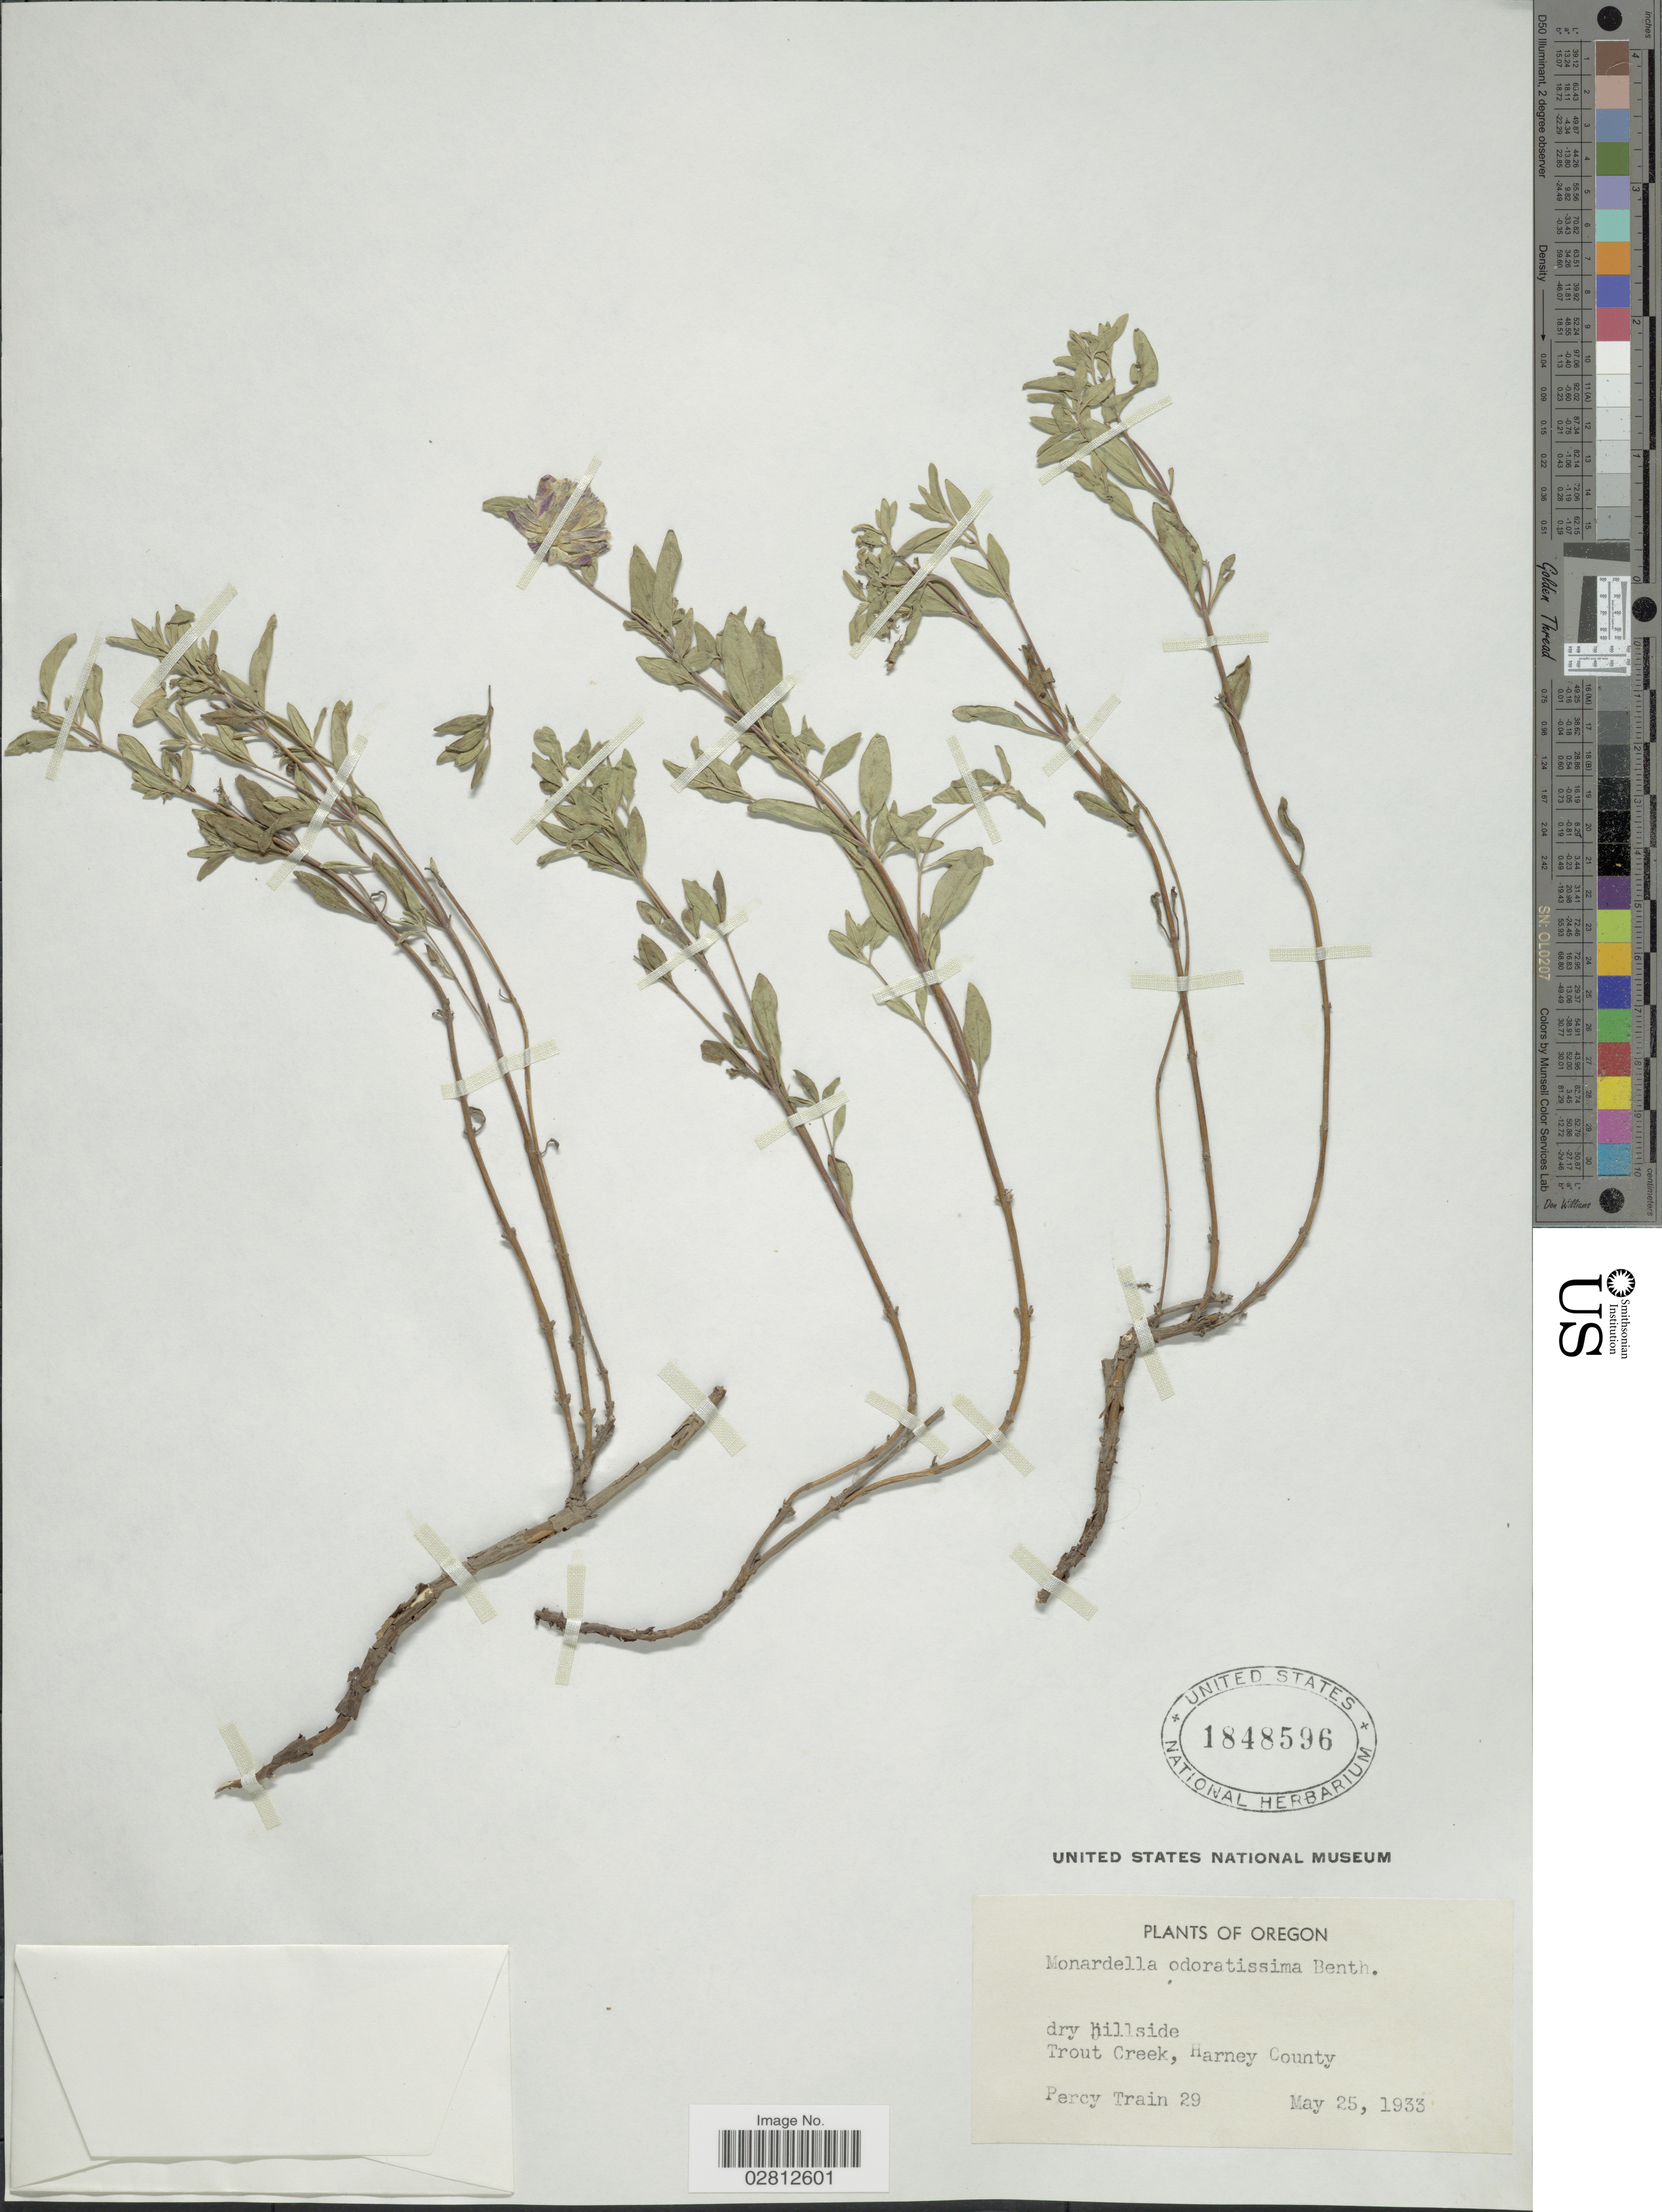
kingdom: Plantae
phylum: Tracheophyta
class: Magnoliopsida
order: Lamiales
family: Lamiaceae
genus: Monardella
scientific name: Monardella odoratissima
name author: Benth.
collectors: P. Train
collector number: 29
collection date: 1933-05-25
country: United States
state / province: Oregon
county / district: Harney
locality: Trout Creek, Harney County.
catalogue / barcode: US 1848596